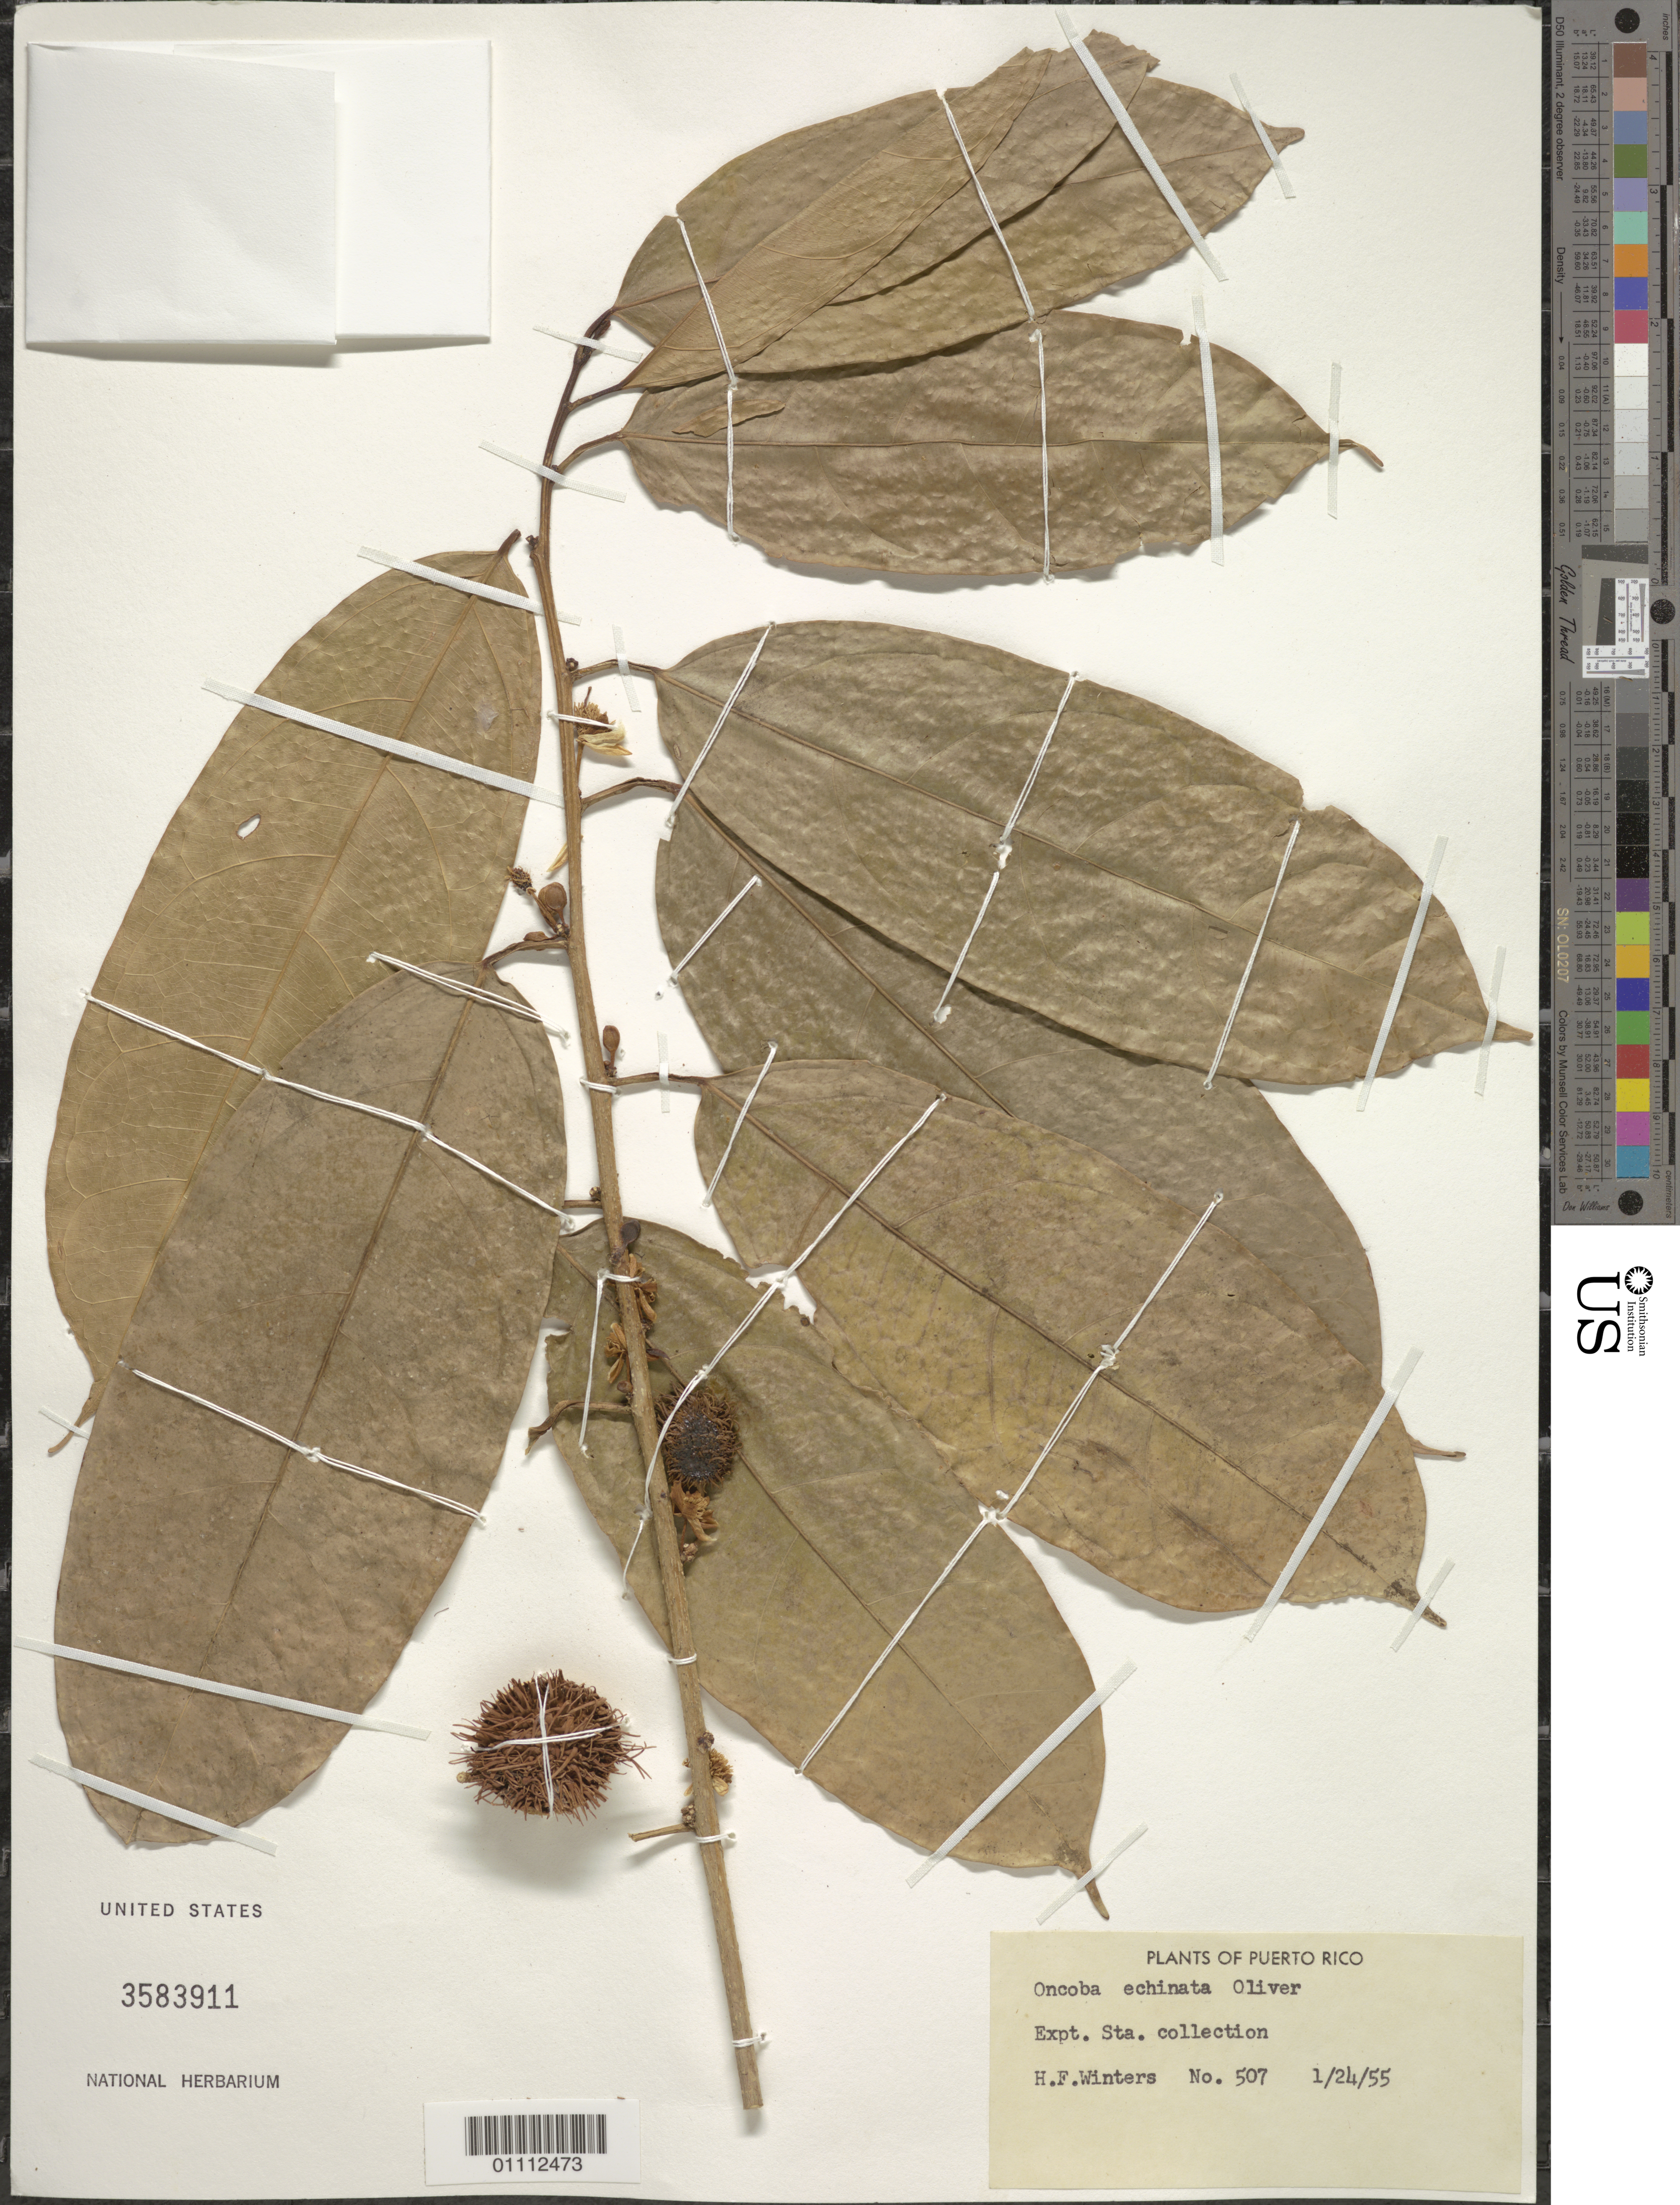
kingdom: Plantae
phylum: Tracheophyta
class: Magnoliopsida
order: Malpighiales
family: Salicaceae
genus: Oncoba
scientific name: Oncoba echinata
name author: Oliv.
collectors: H. Winters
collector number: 507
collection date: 1955-01-24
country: Puerto Rico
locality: Exp. Station.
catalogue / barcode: US 3583911